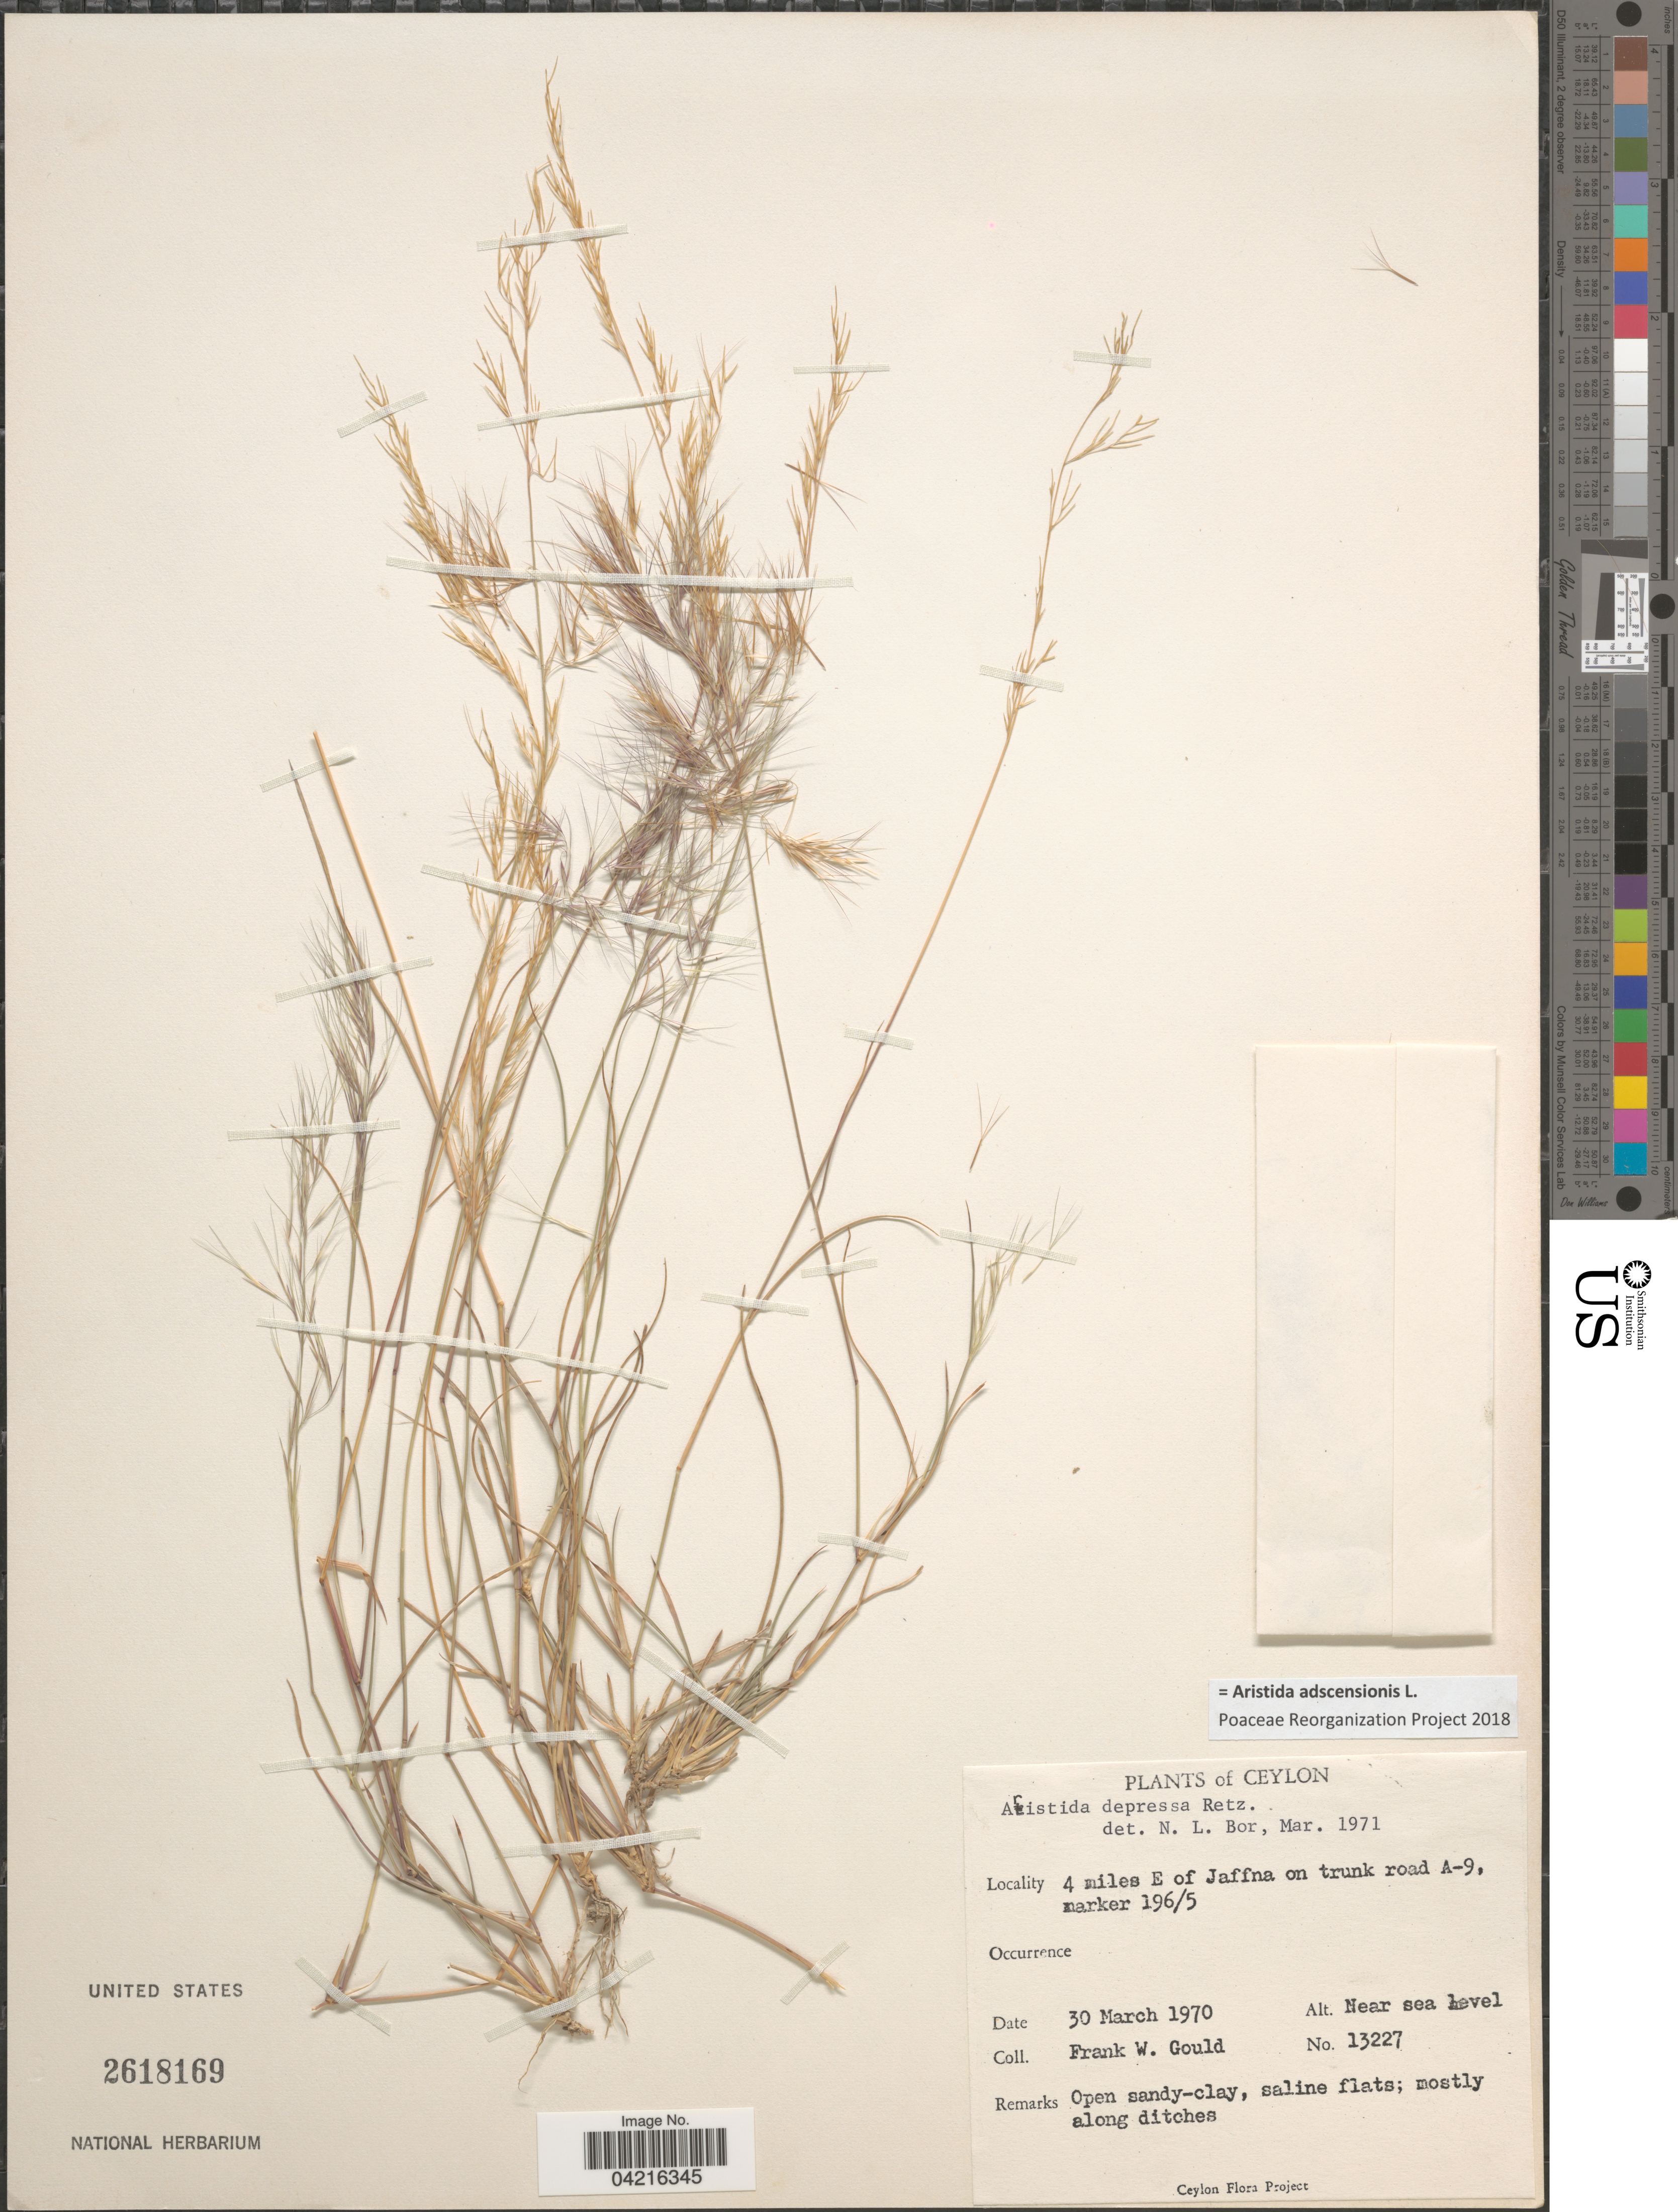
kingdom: Plantae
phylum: Tracheophyta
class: Liliopsida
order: Poales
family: Poaceae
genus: Aristida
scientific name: Aristida adscensionis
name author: L.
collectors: F. W. Gould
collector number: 13227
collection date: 1970-03-30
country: Sri Lanka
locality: Ceylon. 4 miles E of Jaffna on trunk road A-9, marker 196/5. Open sandy-clay, saline flats; mostly along ditches.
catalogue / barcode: US 2618169